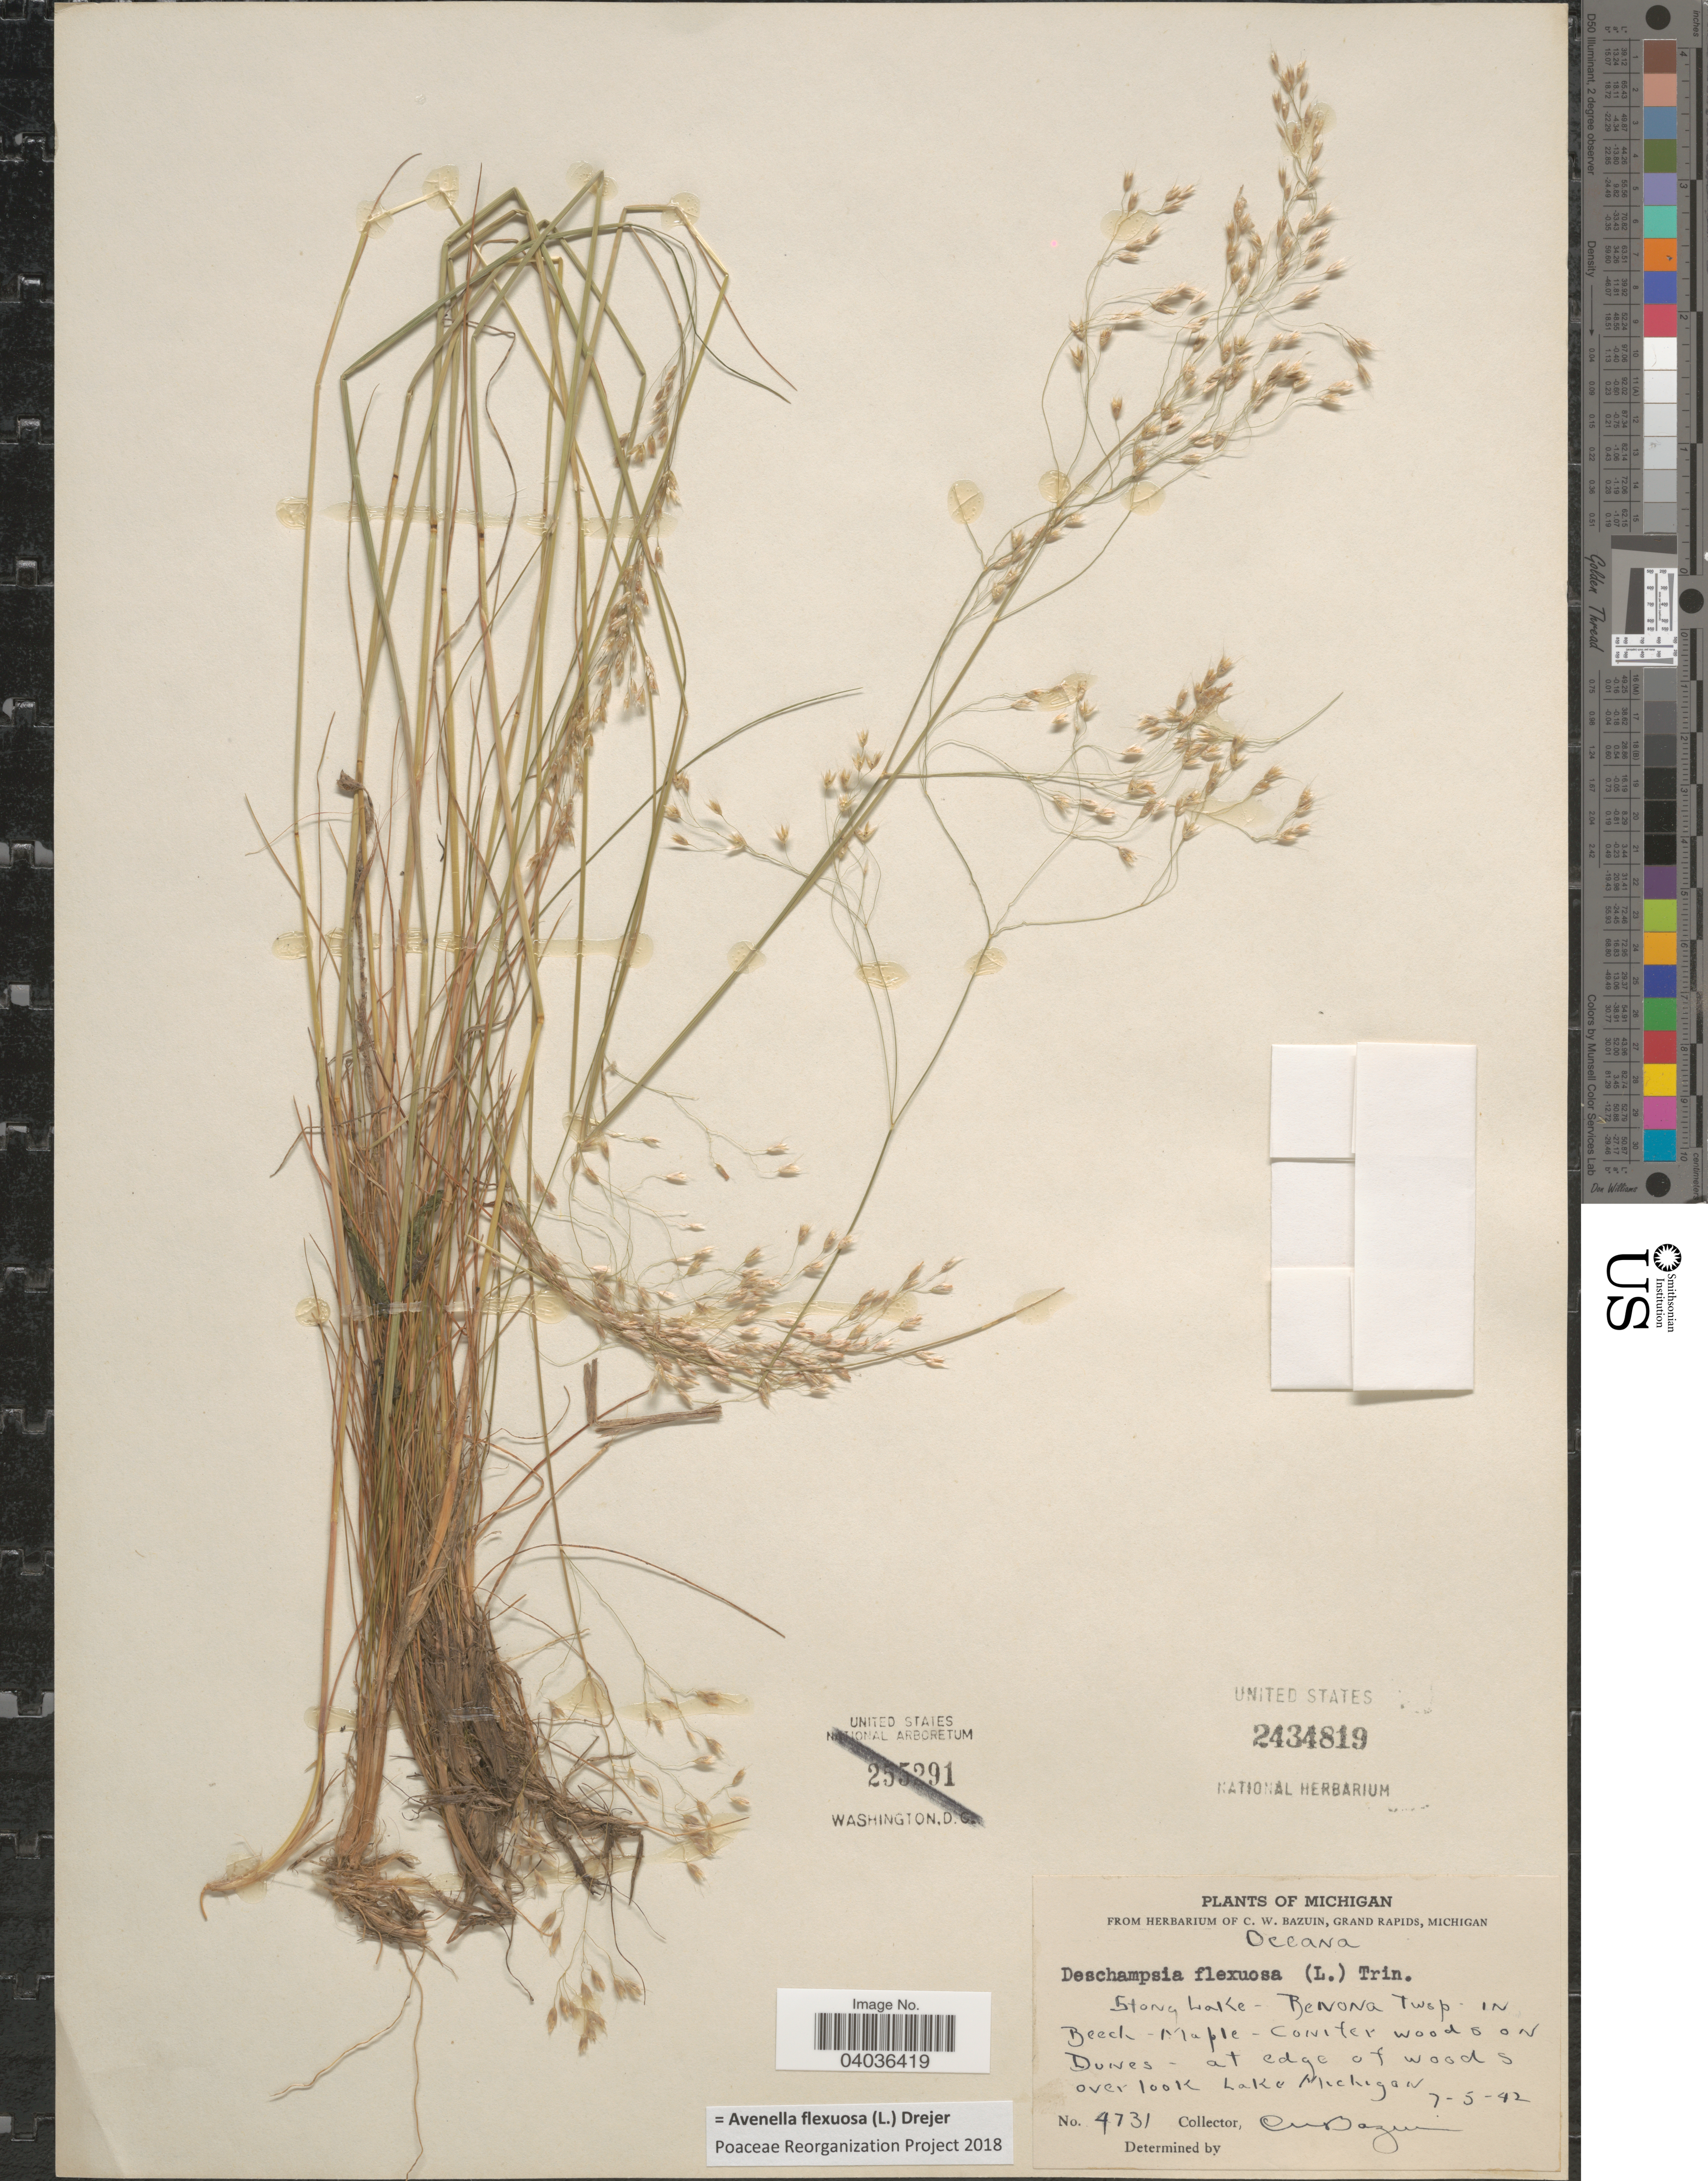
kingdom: Plantae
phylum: Tracheophyta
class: Liliopsida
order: Poales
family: Poaceae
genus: Avenella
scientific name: Avenella flexuosa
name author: (L.) Drejer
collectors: C. Bazuin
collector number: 4731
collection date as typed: Transcribed d/m/y: 5/7/42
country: United States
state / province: Michigan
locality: Stony Lake, Benona Twsp in Beech Maple. At edge of woods overlook Lake Michigan.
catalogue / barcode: US 2434819